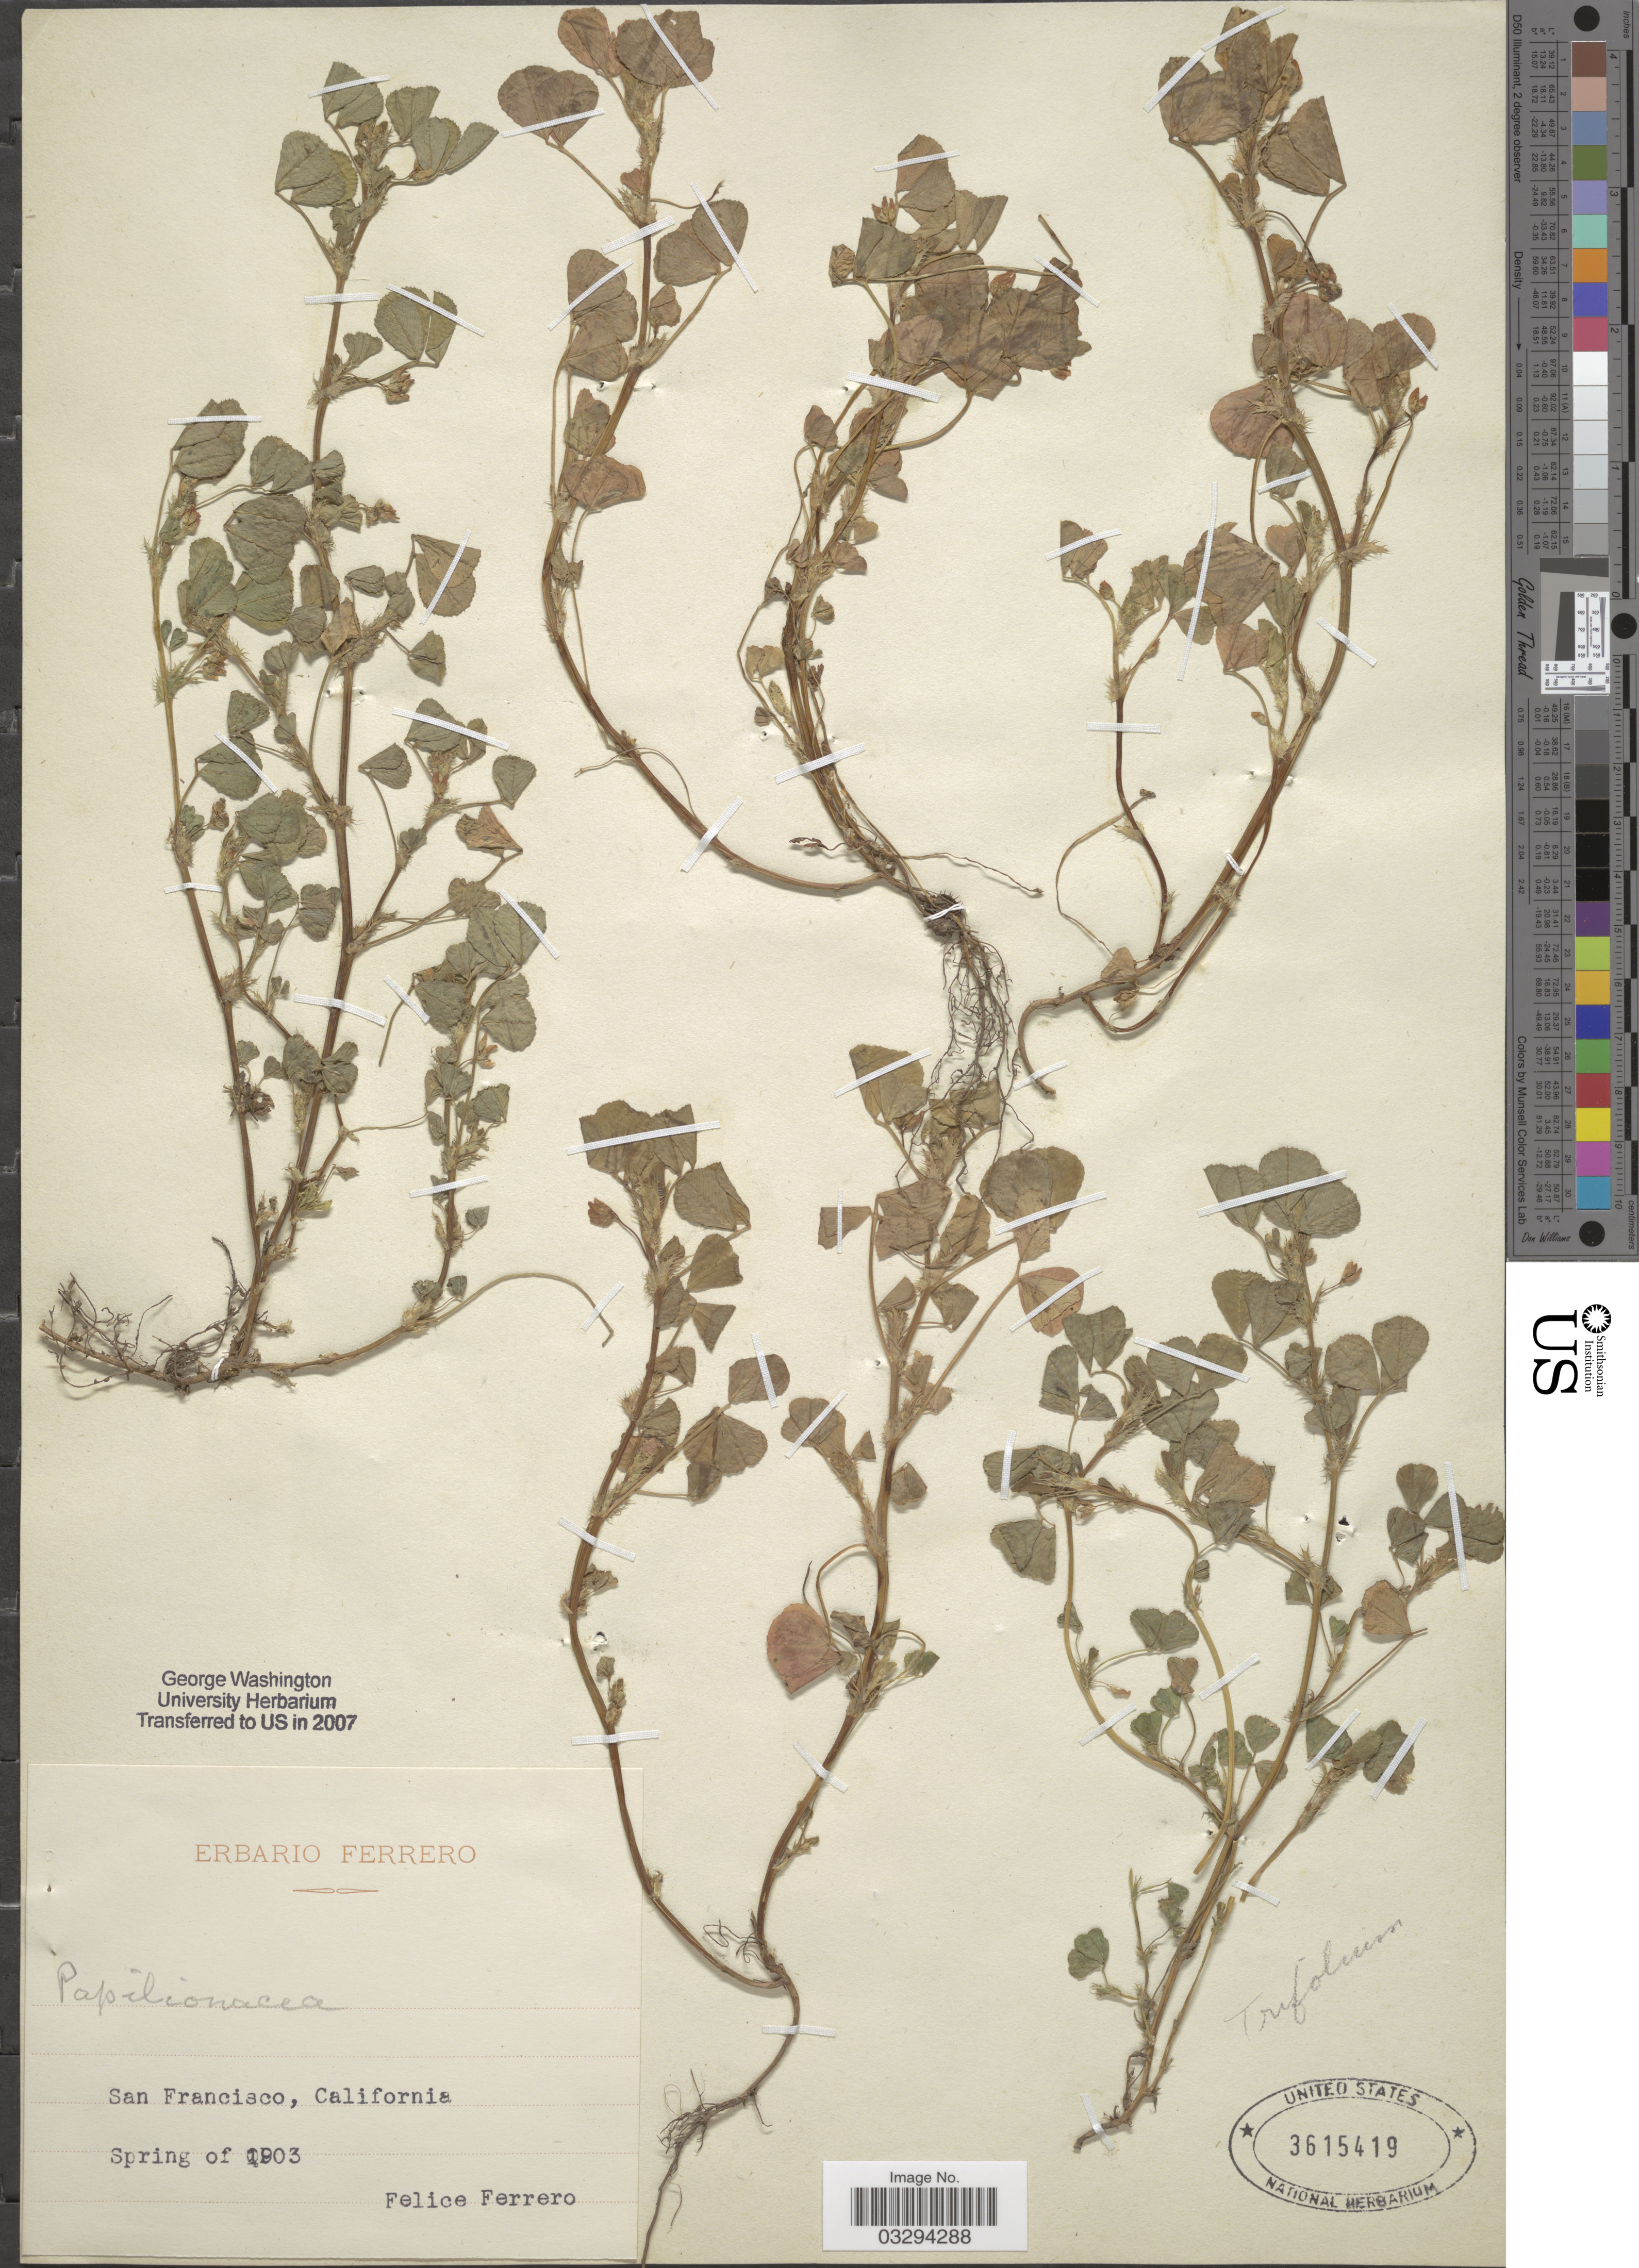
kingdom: Plantae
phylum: Tracheophyta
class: Magnoliopsida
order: Oxalidales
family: Oxalidaceae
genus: Oxalis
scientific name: Oxalis sp.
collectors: F. Ferrero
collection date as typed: Spring of 1903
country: United States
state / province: California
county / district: San Francisco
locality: San Francisco.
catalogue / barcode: US 3615419